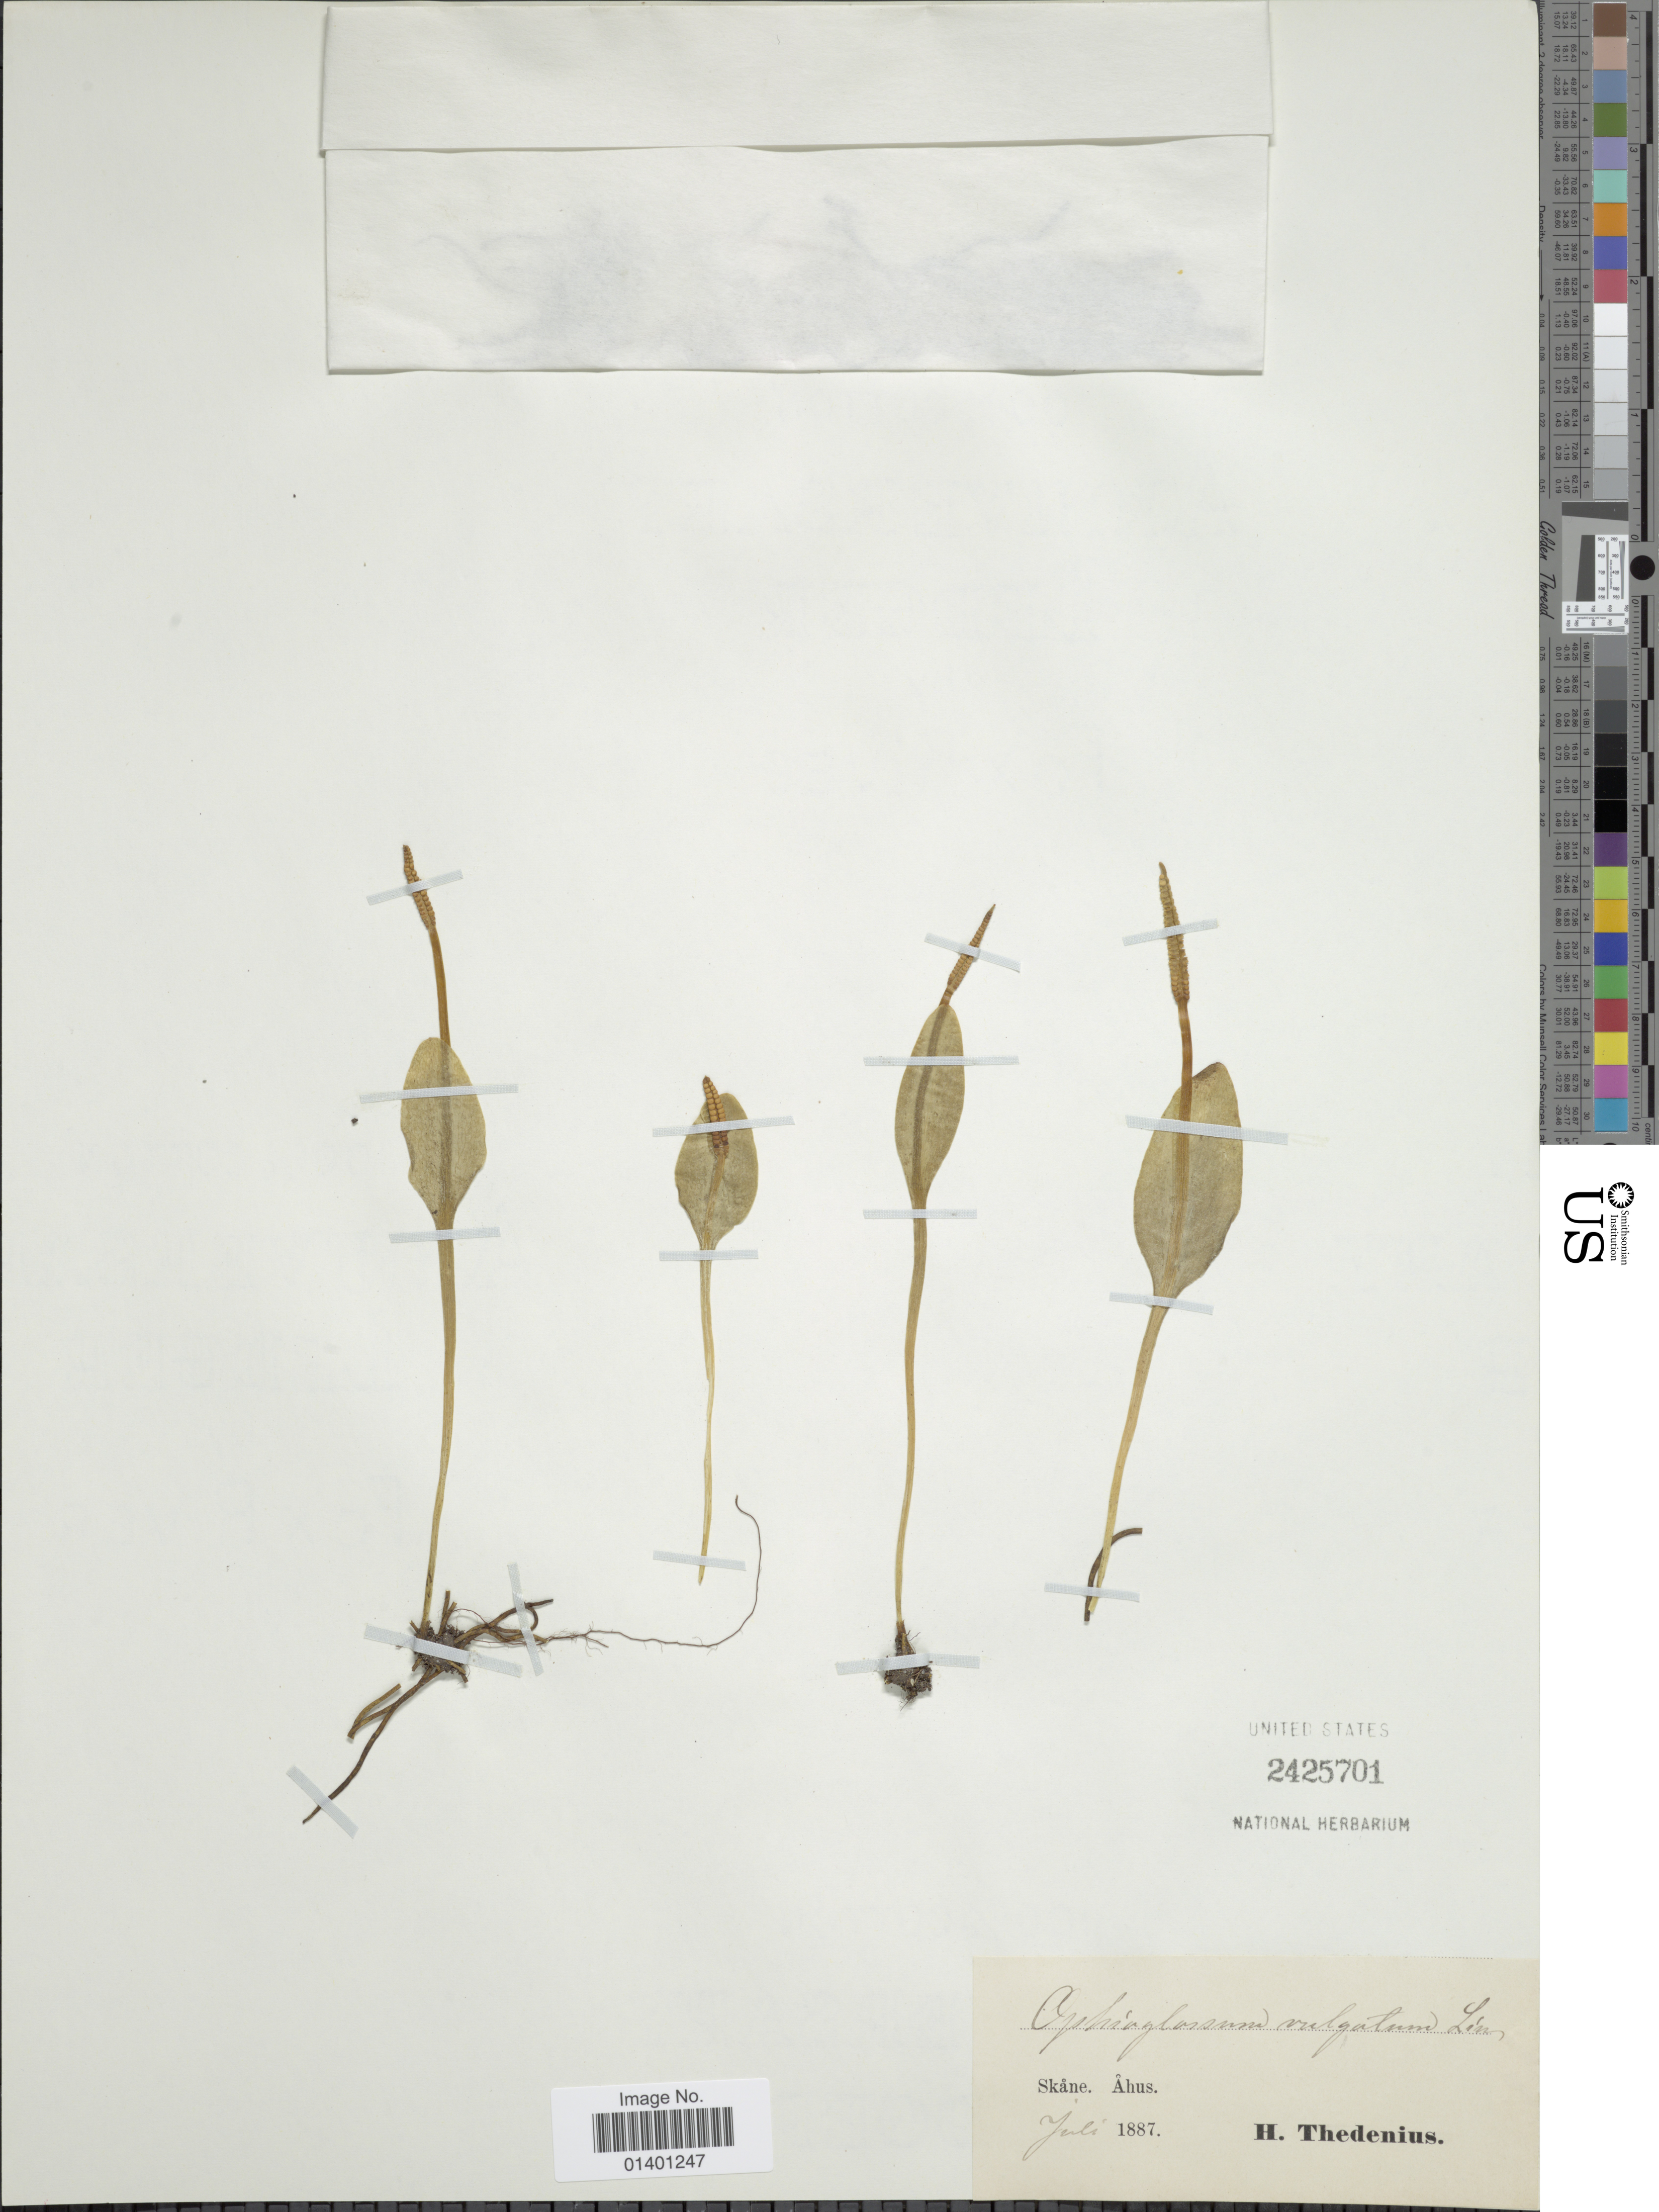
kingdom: Plantae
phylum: Tracheophyta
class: Polypodiopsida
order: Ophioglossales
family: Ophioglossaceae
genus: Ophioglossum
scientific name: Ophioglossum vulgatum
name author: L.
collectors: H. Thedenius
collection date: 1887-07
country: Sweden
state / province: Skåne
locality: Ahus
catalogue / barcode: US 2425701